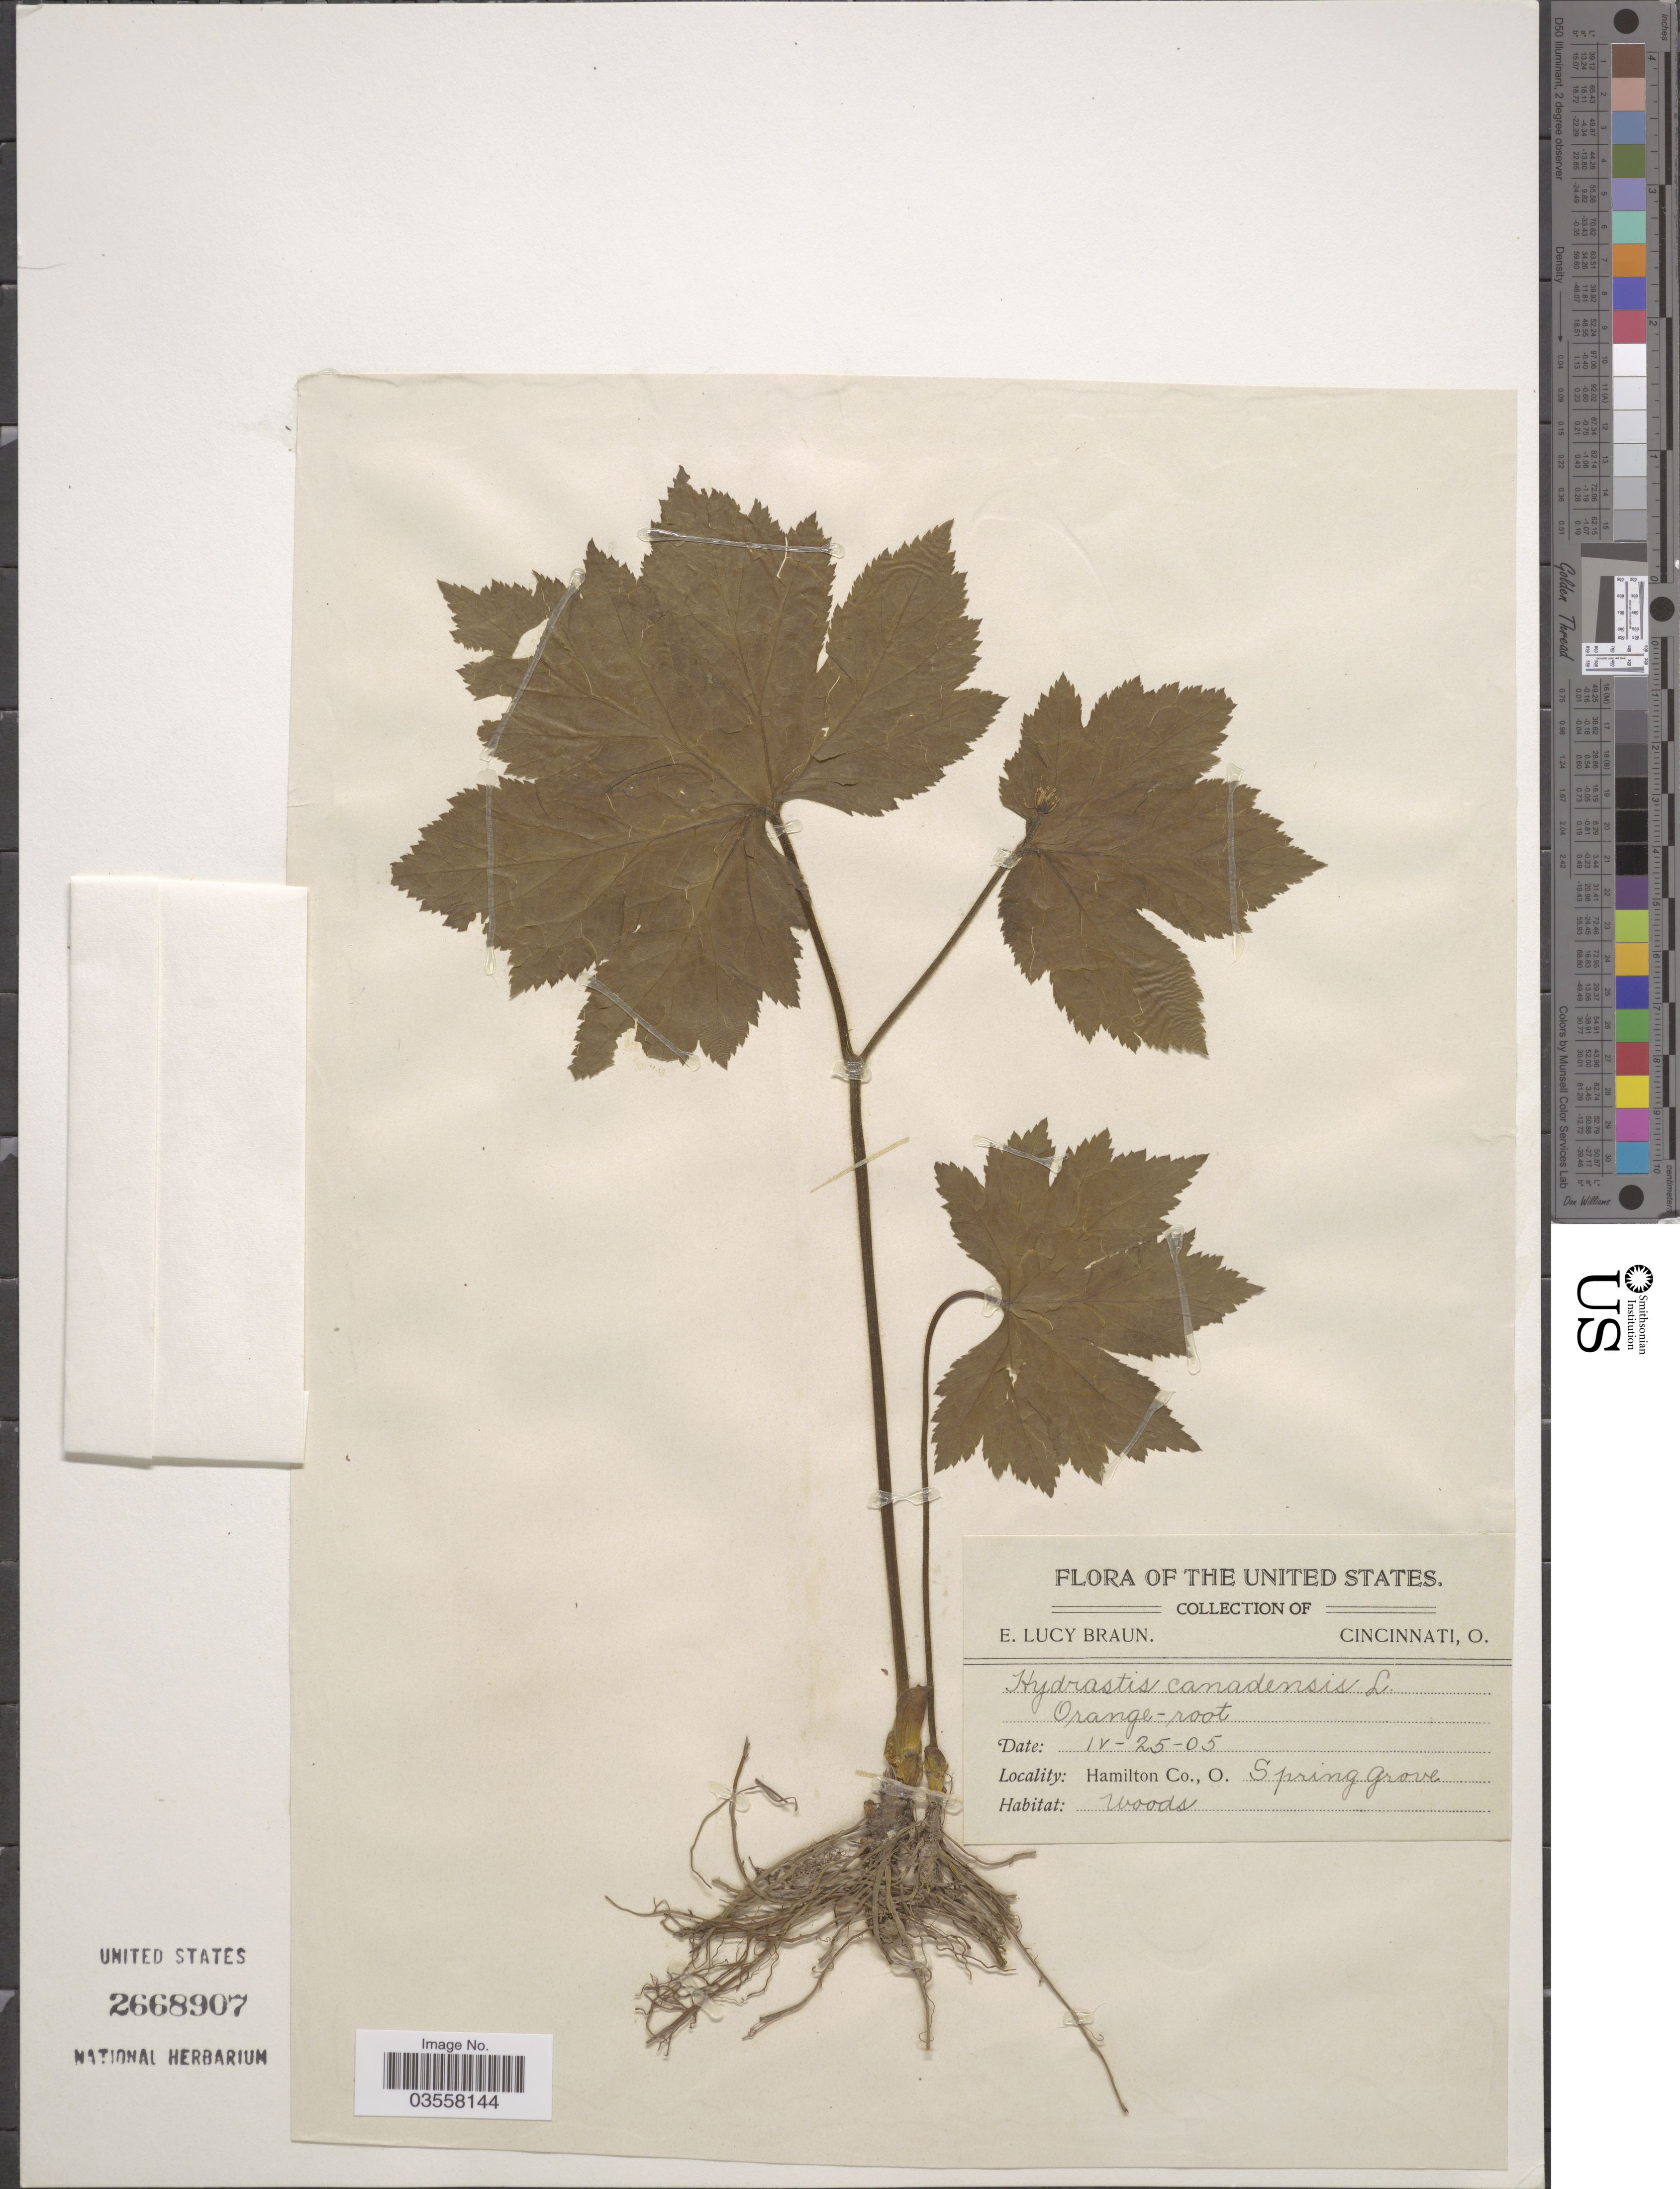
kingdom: Plantae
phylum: Tracheophyta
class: Magnoliopsida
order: Ranunculales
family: Ranunculaceae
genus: Hydrastis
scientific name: Hydrastis canadensis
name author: L.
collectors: E. L. Braun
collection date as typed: Transcribed d/m/y: 25/4/5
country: United States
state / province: Ohio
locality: Hamilton Co., Spring Grove.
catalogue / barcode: US 2668907